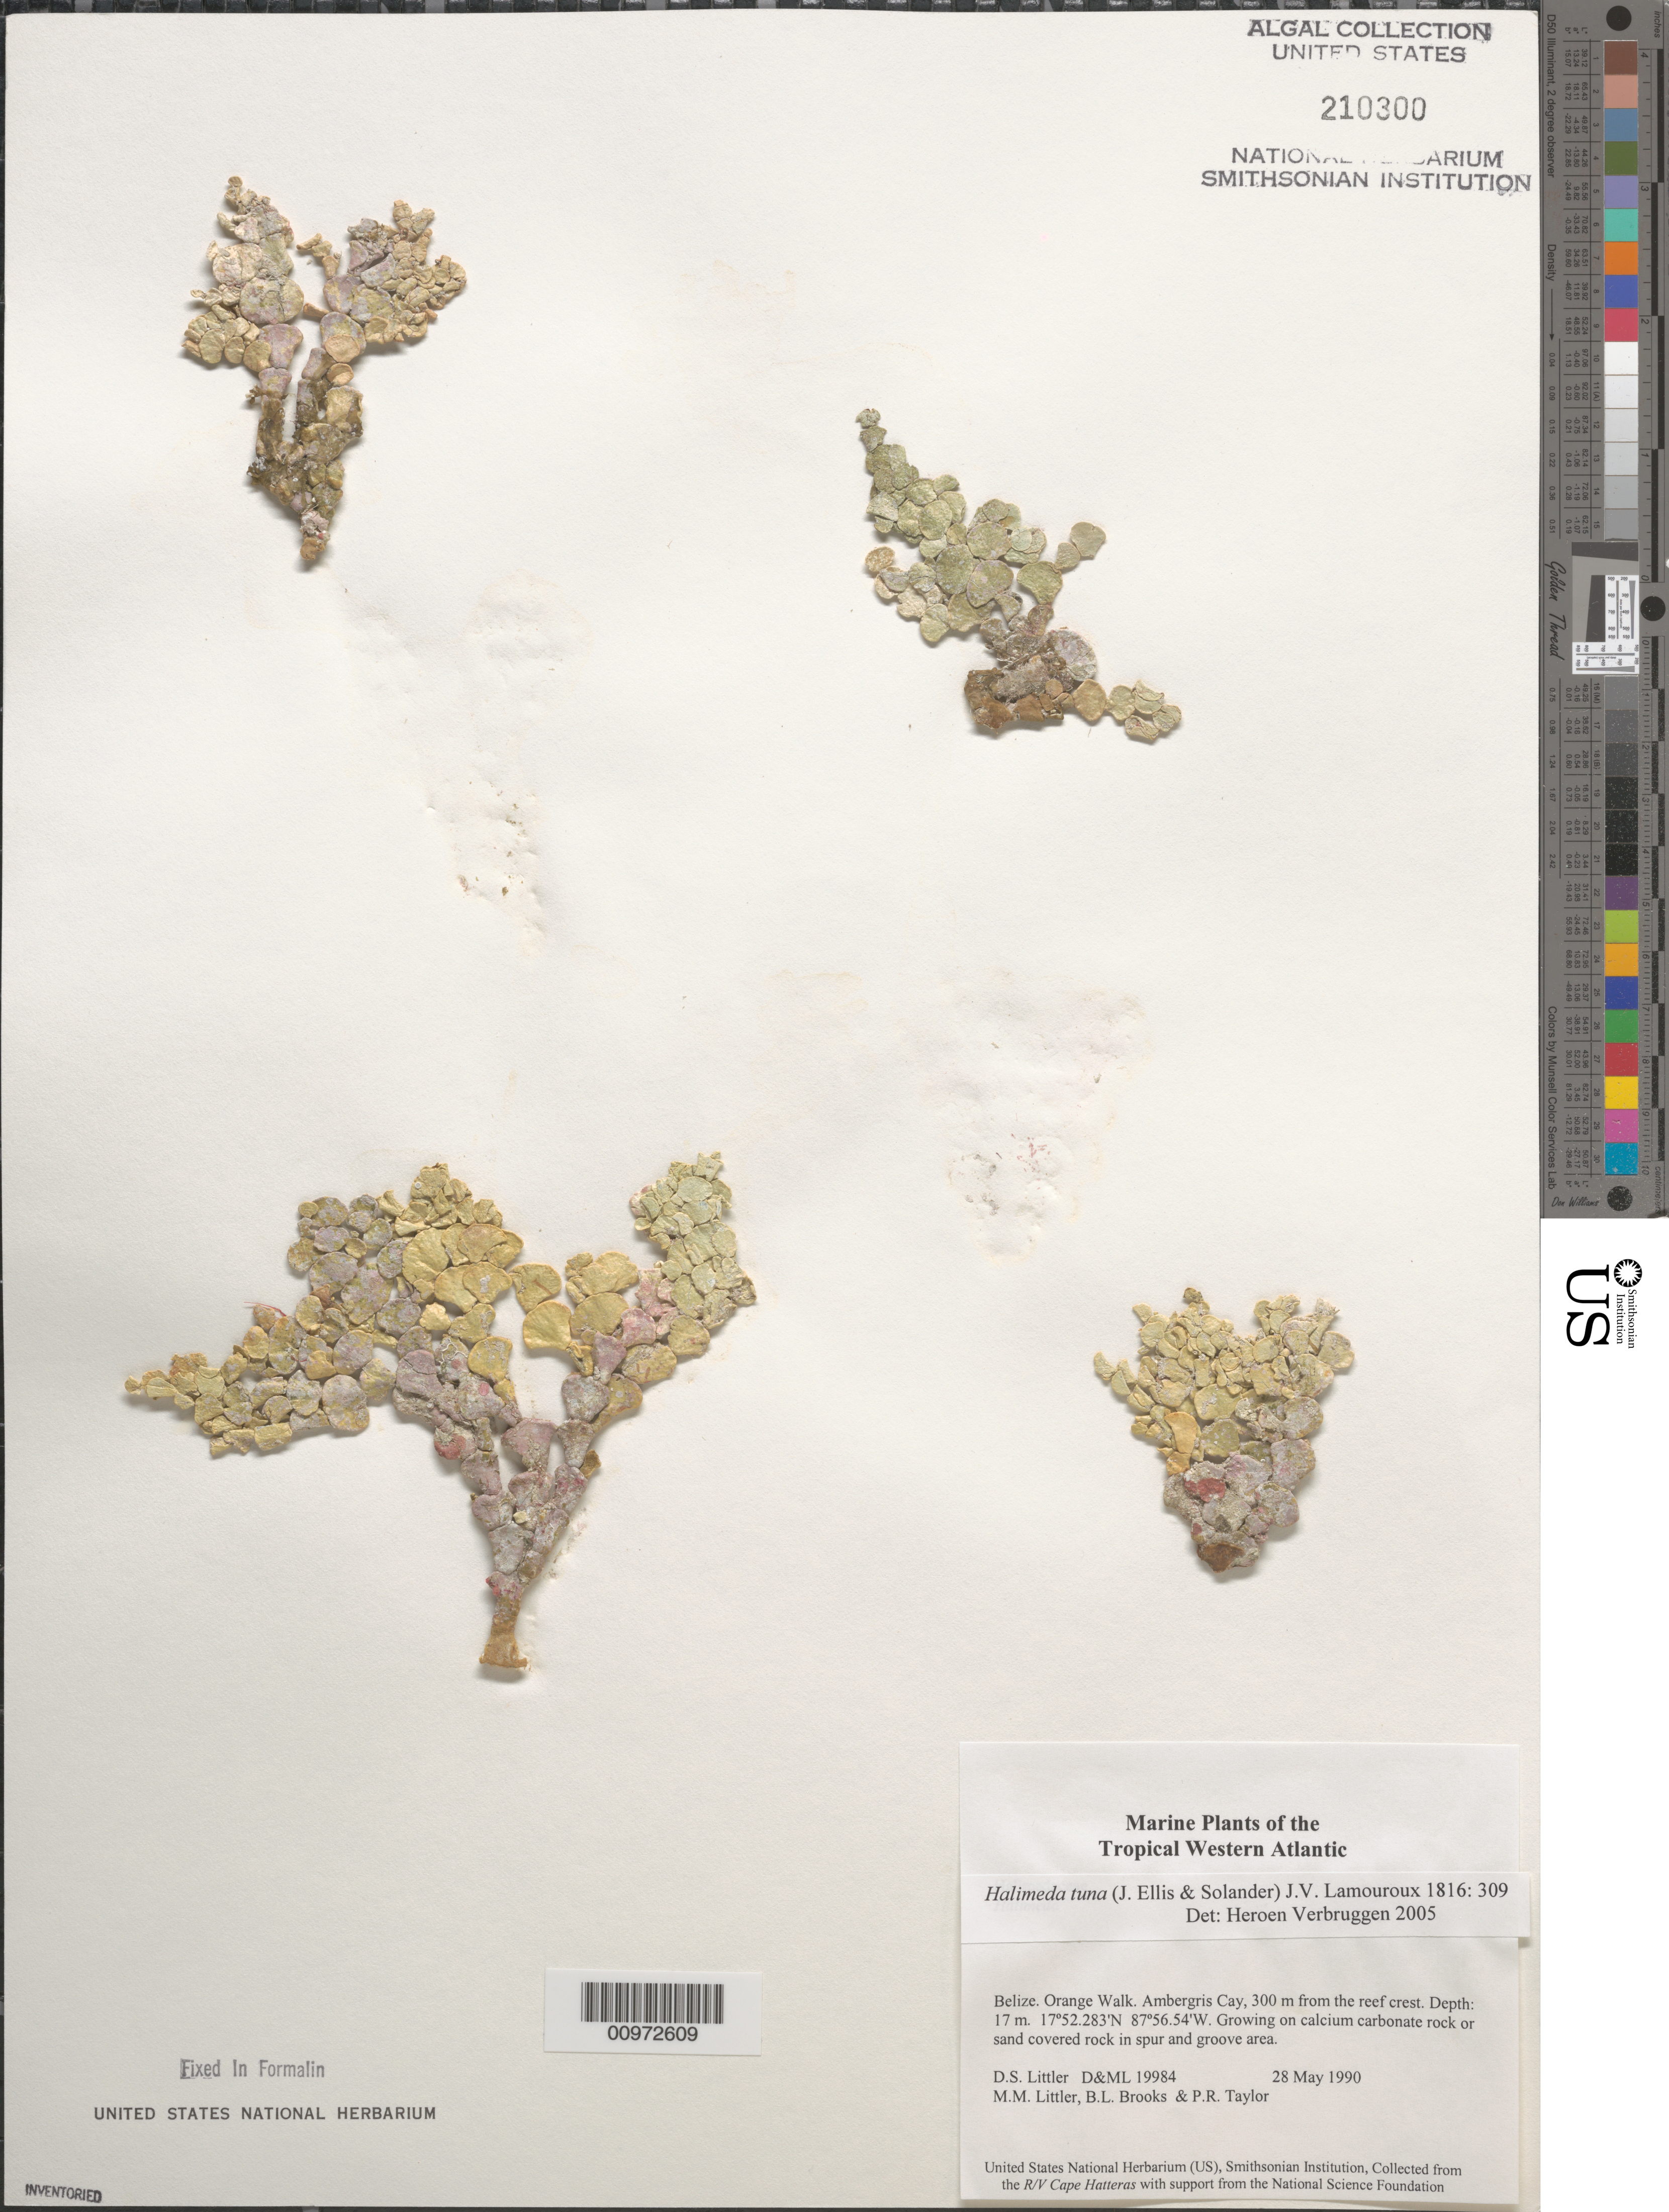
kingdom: Plantae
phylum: Chlorophyta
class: Ulvophyceae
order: Bryopsidales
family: Halimedaceae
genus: Halimeda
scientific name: Halimeda tuna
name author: (J. Ellis & Sol.) J.V.Lamouroux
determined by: Verbruggen, H.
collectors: D. S. Littler, M. M. Littler, B. Brooks & P. R. Taylor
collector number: D&ML 19984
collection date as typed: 28 May 1990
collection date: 1990-05-28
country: Belize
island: Ambergris Cay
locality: Orange Walk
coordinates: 17 52.283'N, 87 56.54'W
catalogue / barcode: US 210300